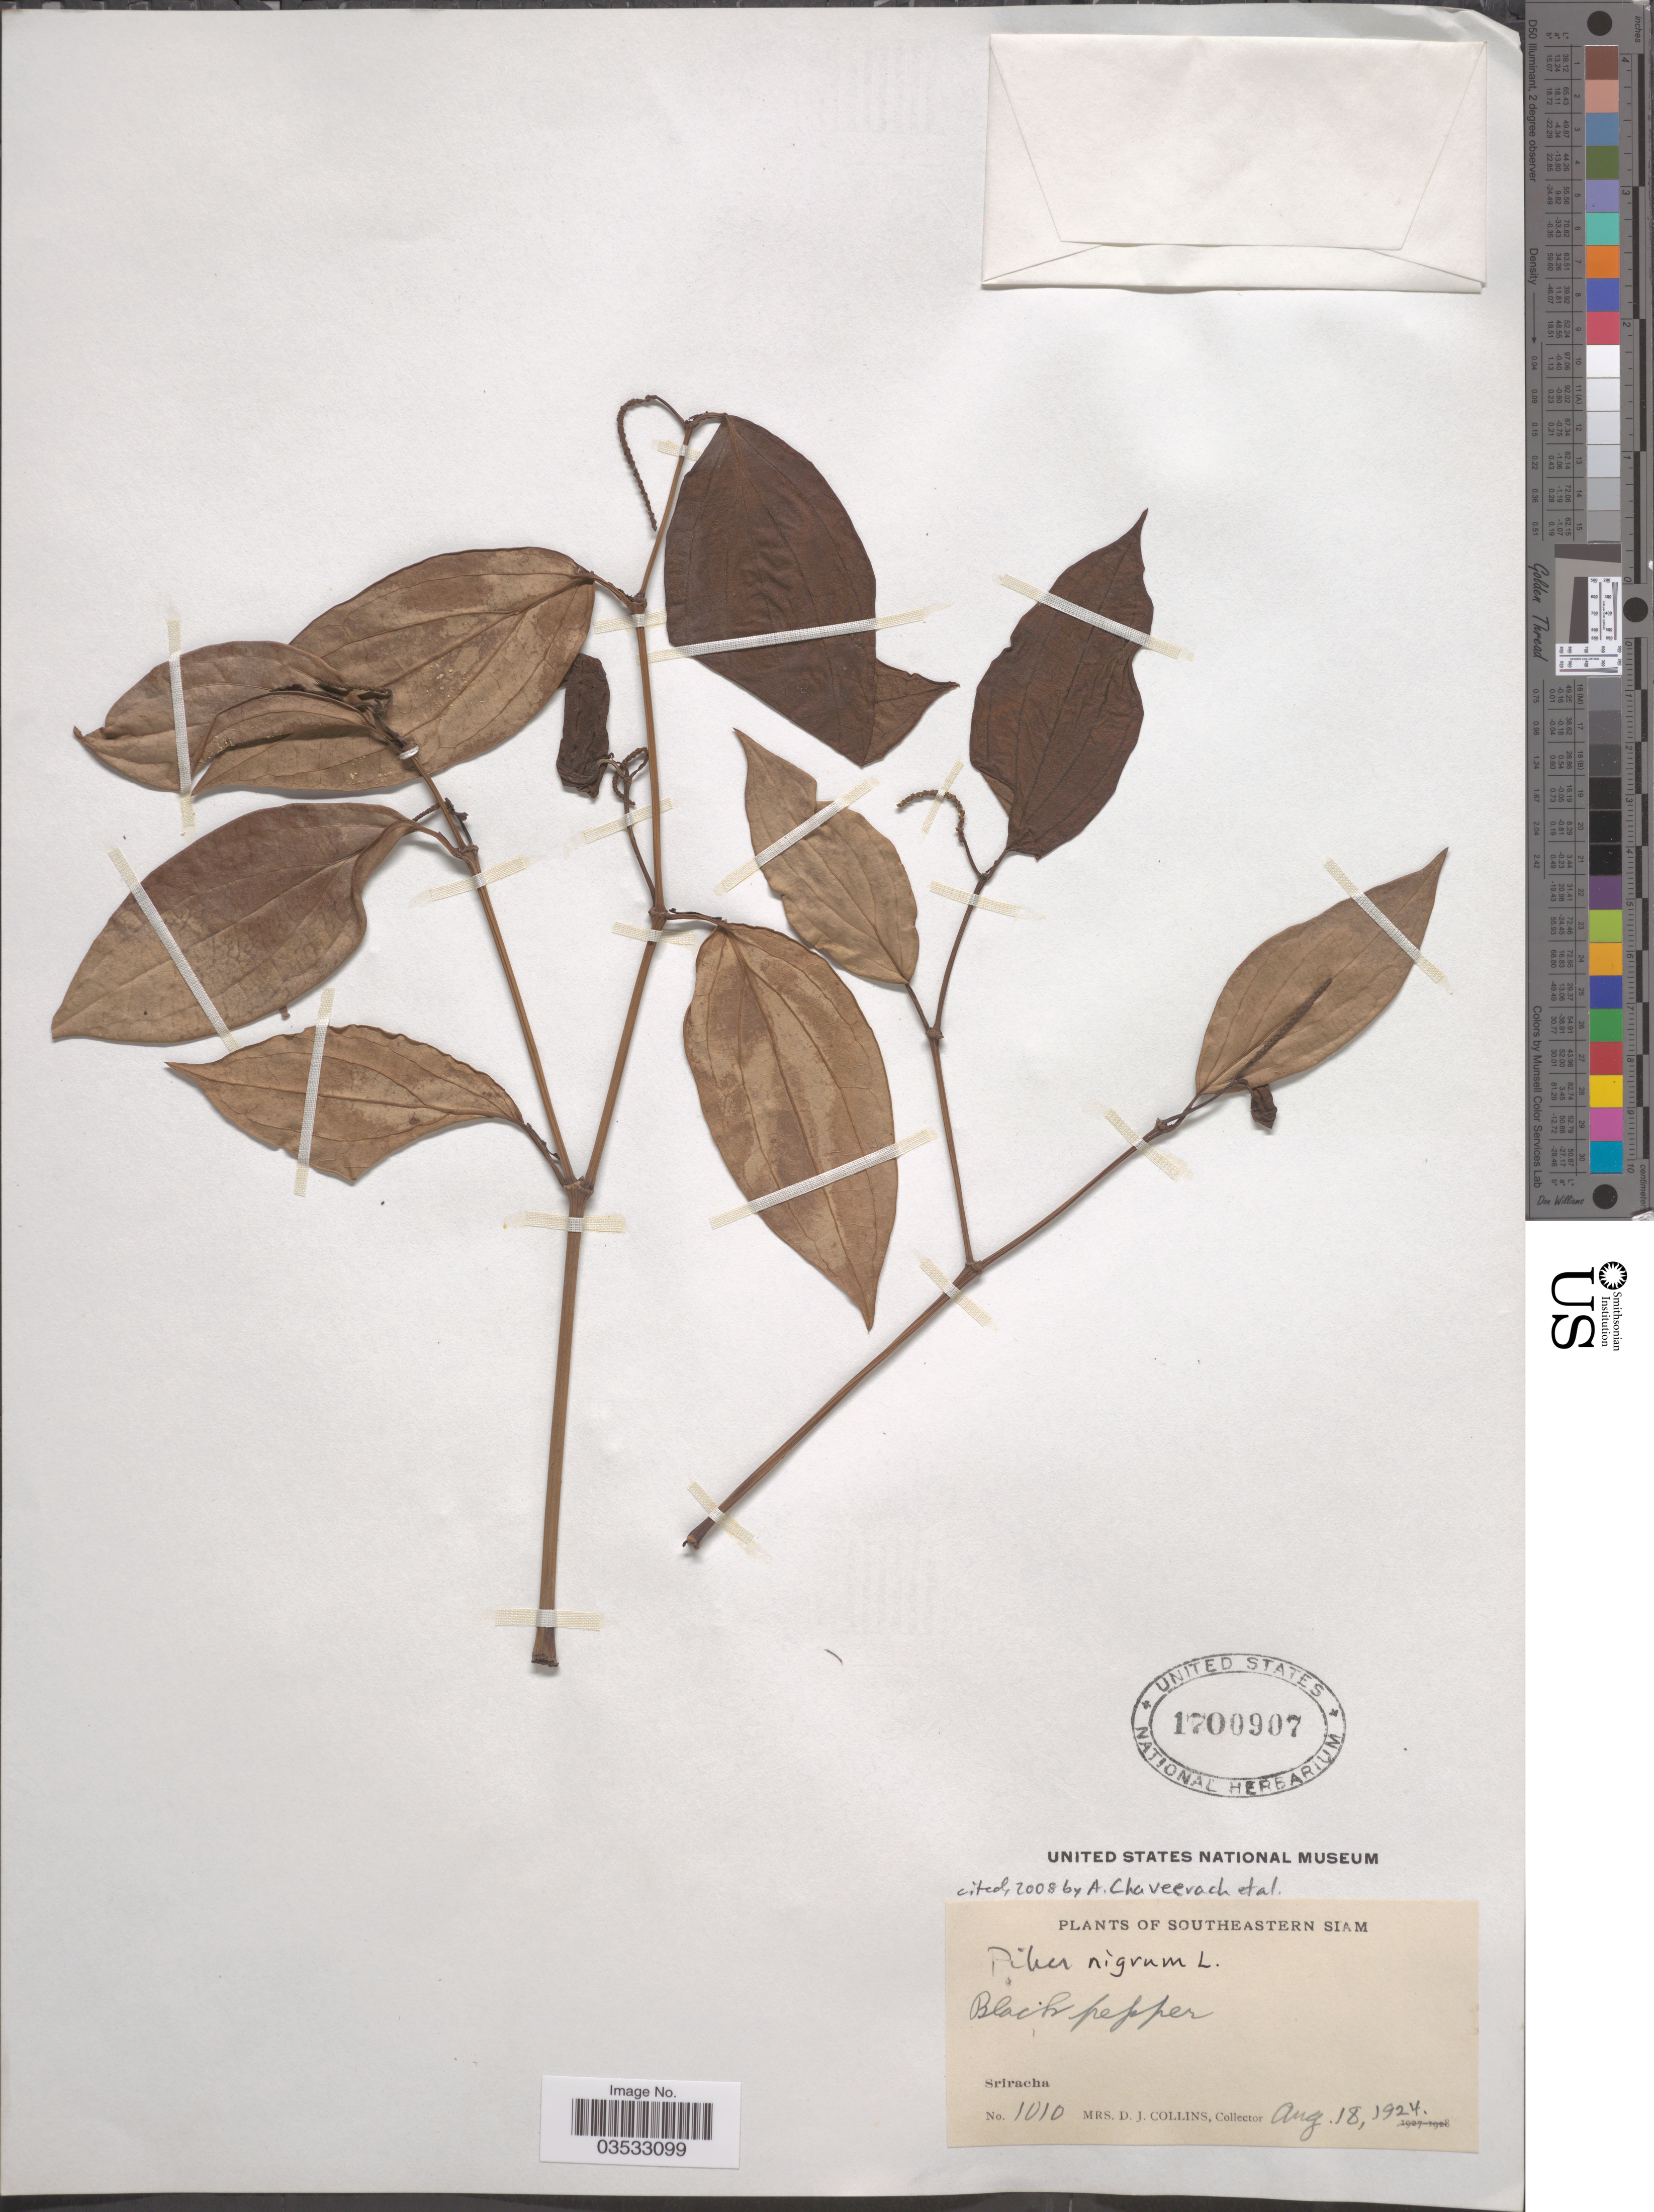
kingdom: Plantae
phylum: Tracheophyta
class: Magnoliopsida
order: Piperales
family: Piperaceae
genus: Piper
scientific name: Piper nigrum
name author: L.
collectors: Mrs. D. J. Collins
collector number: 1010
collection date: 1924-08-18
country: Thailand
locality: Southeastern Siam, Sriracha.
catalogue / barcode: US 1700907